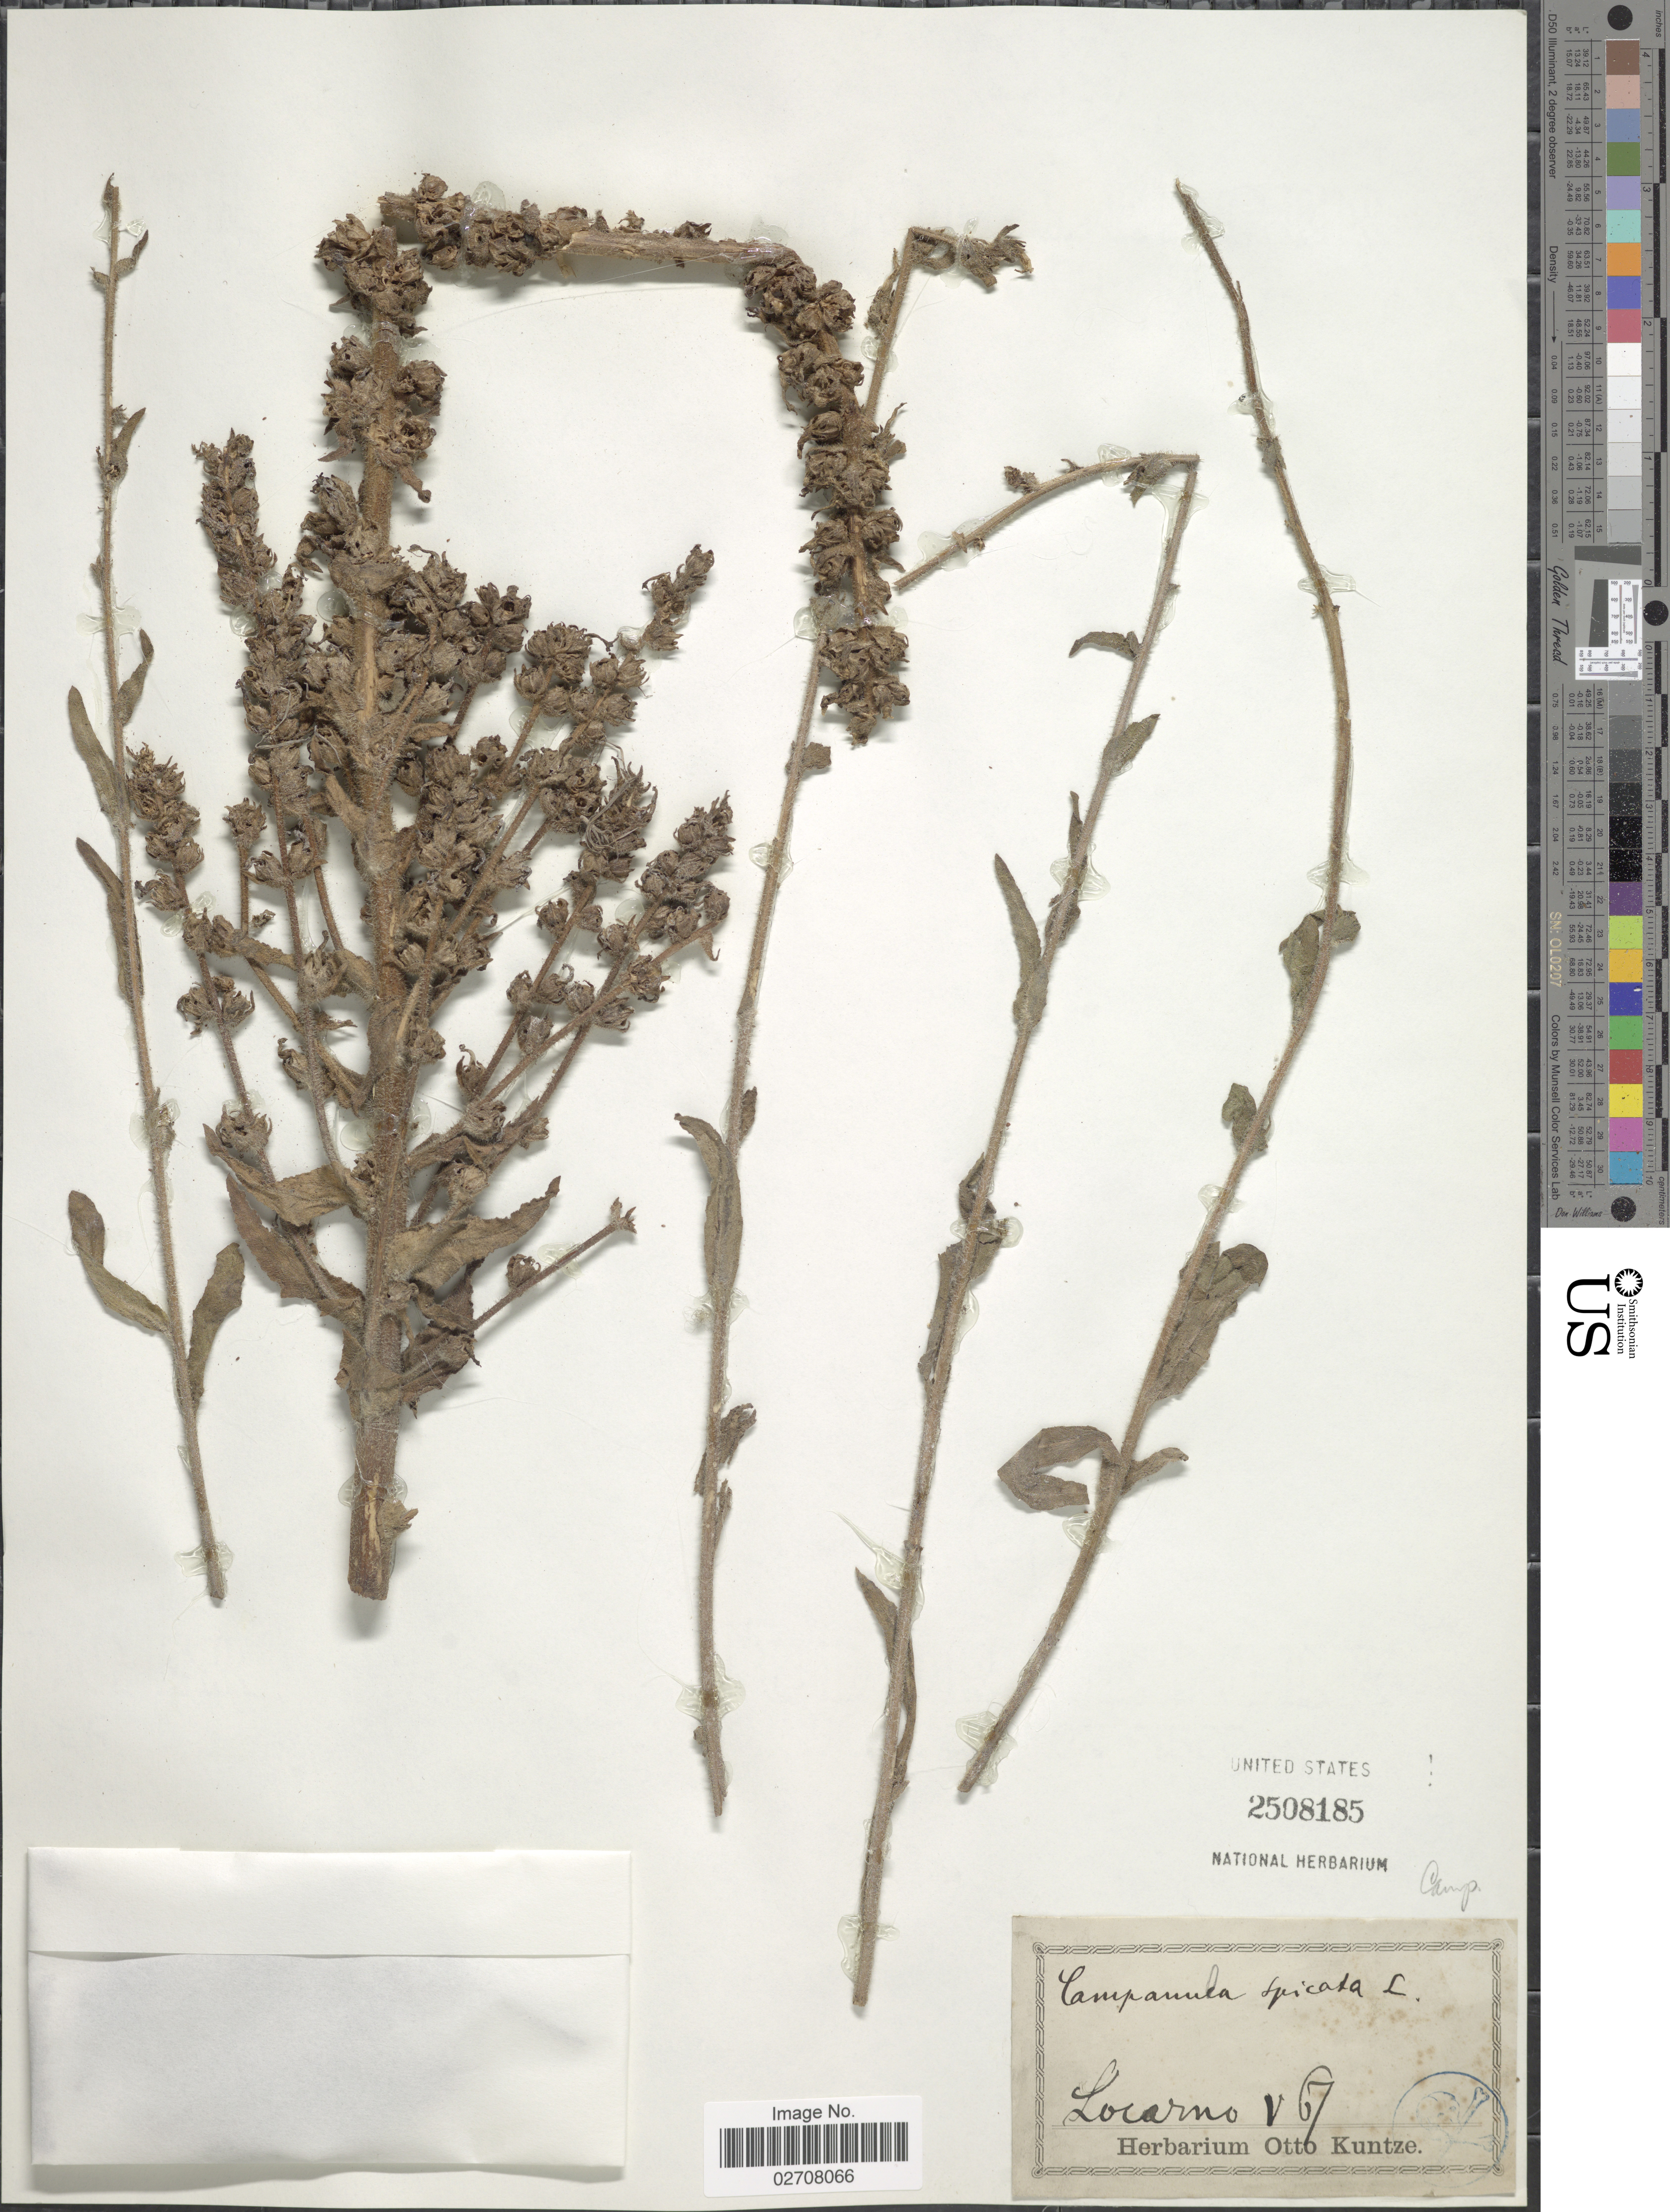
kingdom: Plantae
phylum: Tracheophyta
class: Magnoliopsida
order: Asterales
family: Campanulaceae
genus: Campanula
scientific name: Campanula spicata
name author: L.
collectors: ex herb. Otto Kuntze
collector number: V67?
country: Switzerland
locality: Locarno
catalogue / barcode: US 2508185